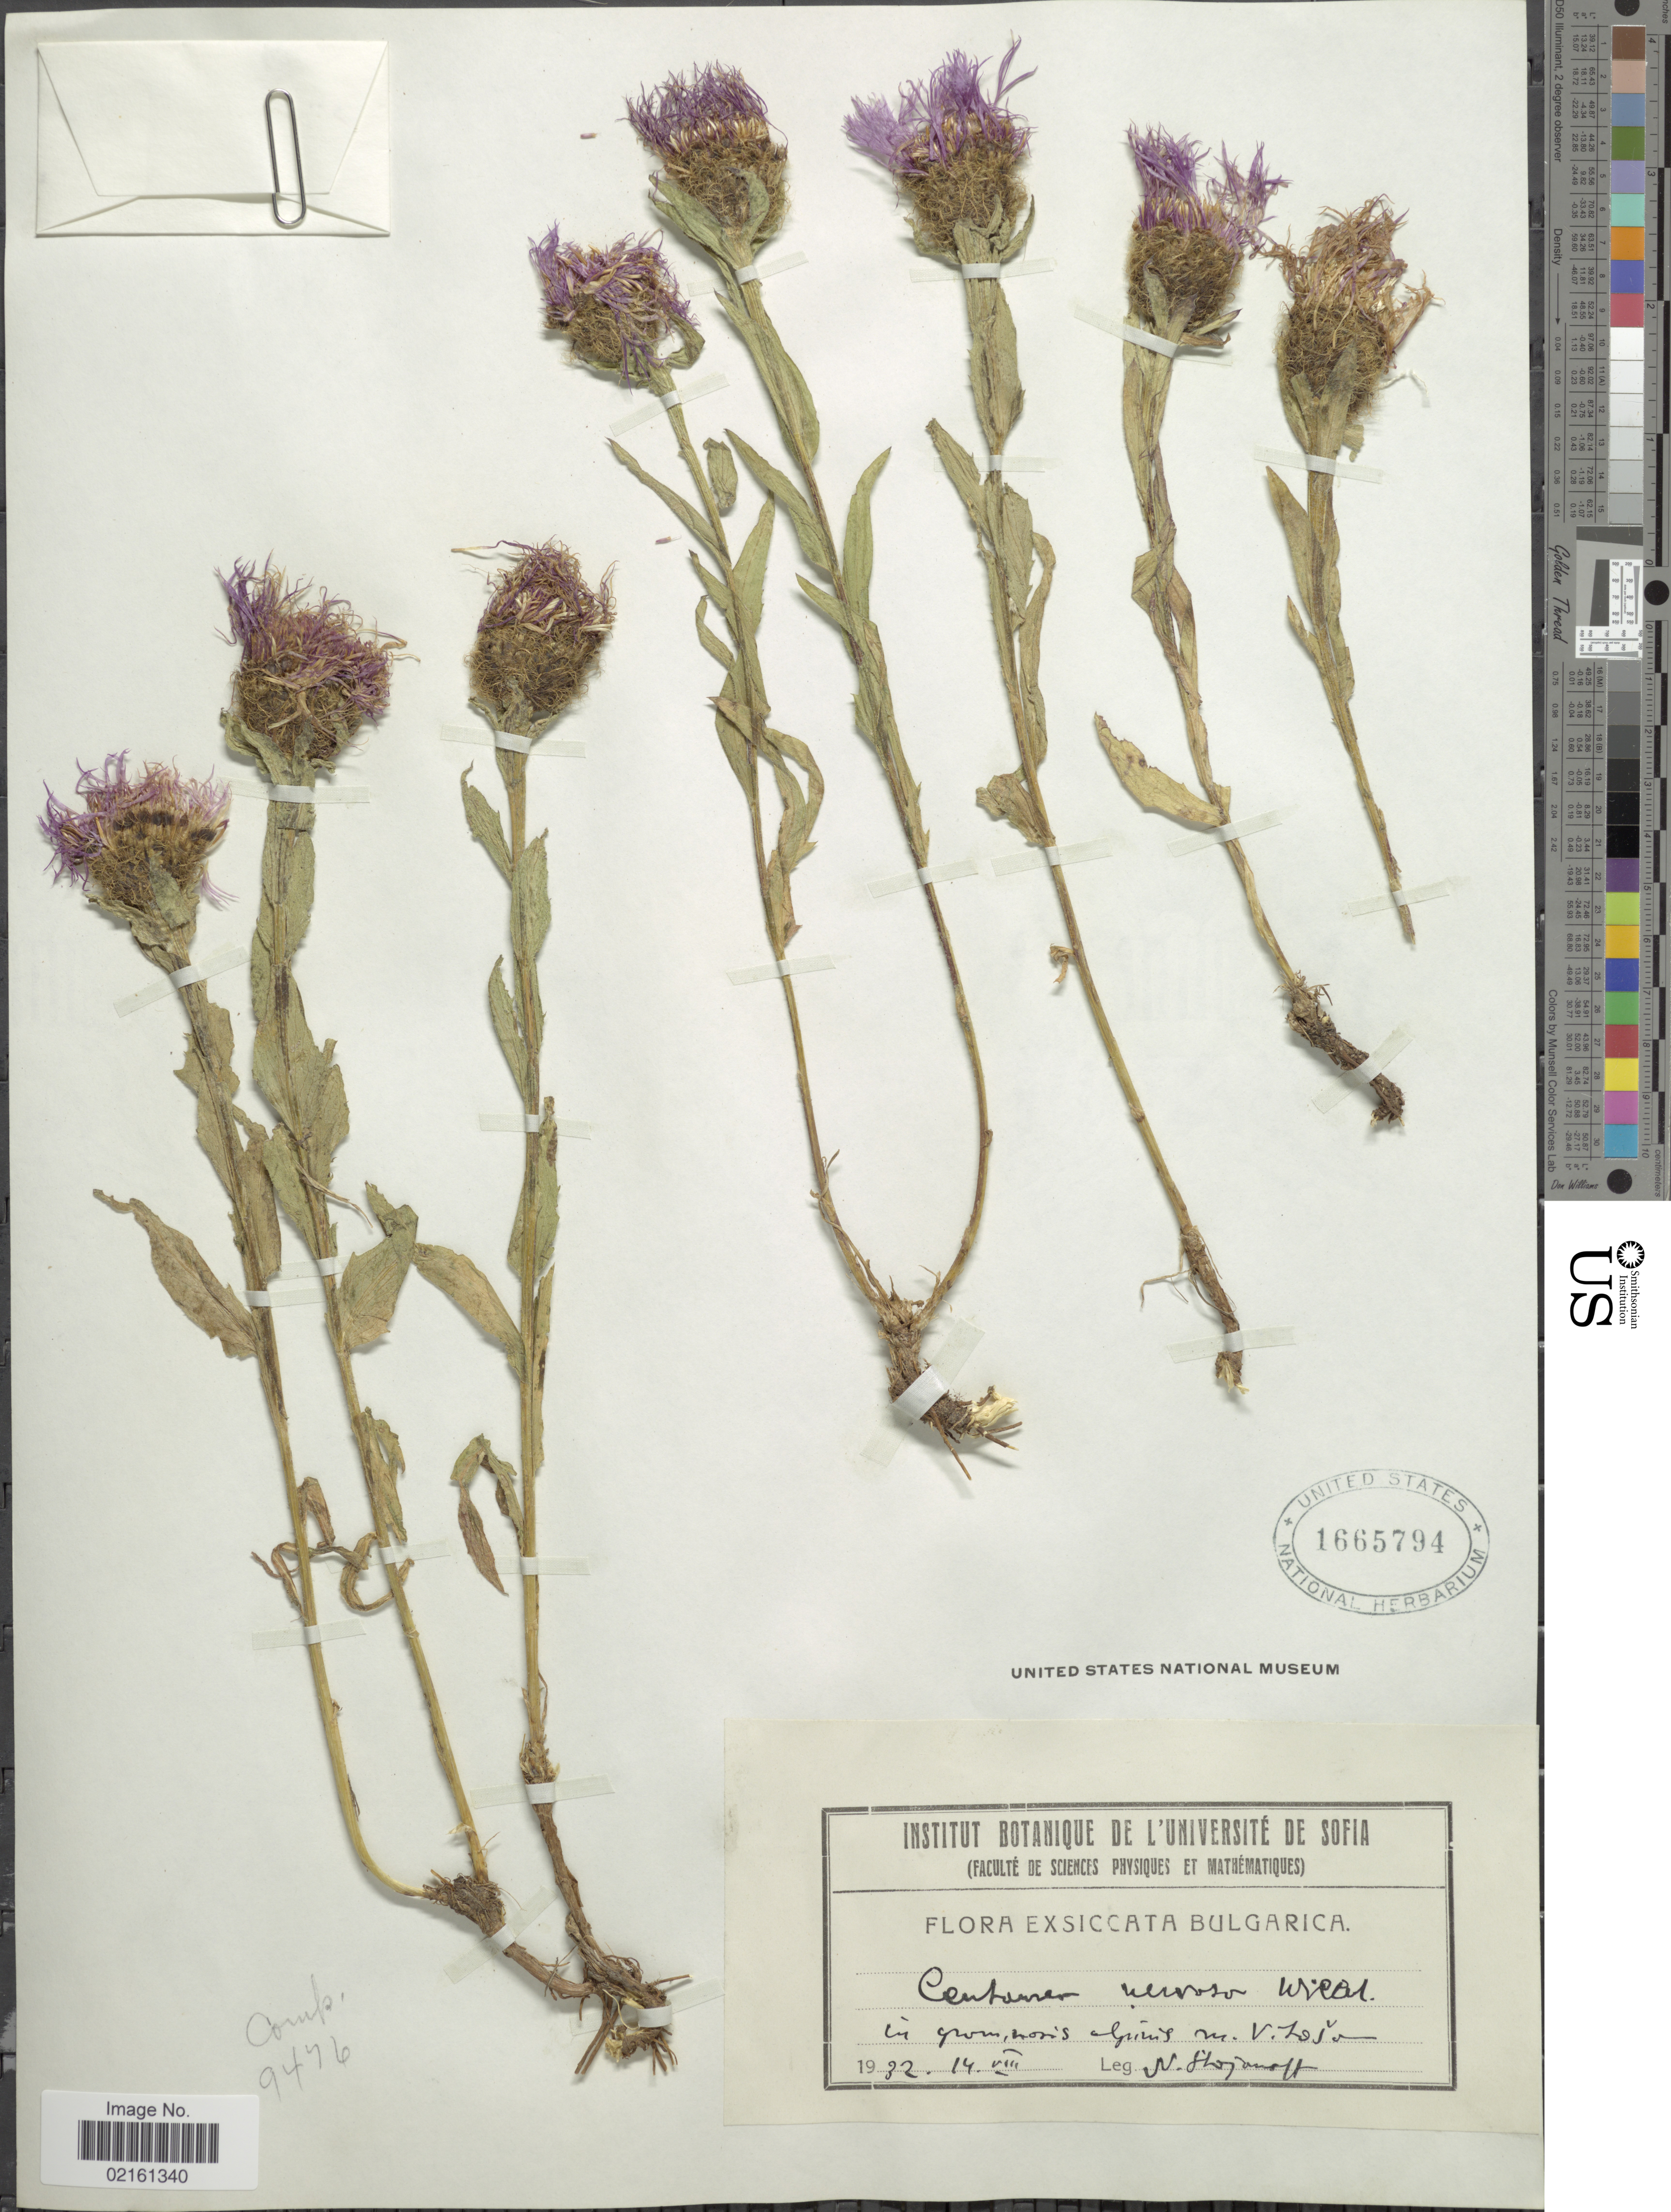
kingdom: Plantae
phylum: Tracheophyta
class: Magnoliopsida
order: Asterales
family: Asteraceae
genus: Centaurea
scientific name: Centaurea nervosa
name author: Willd.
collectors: N. Stojanoff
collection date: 1932-08-14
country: Bulgaria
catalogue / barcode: US 1665794